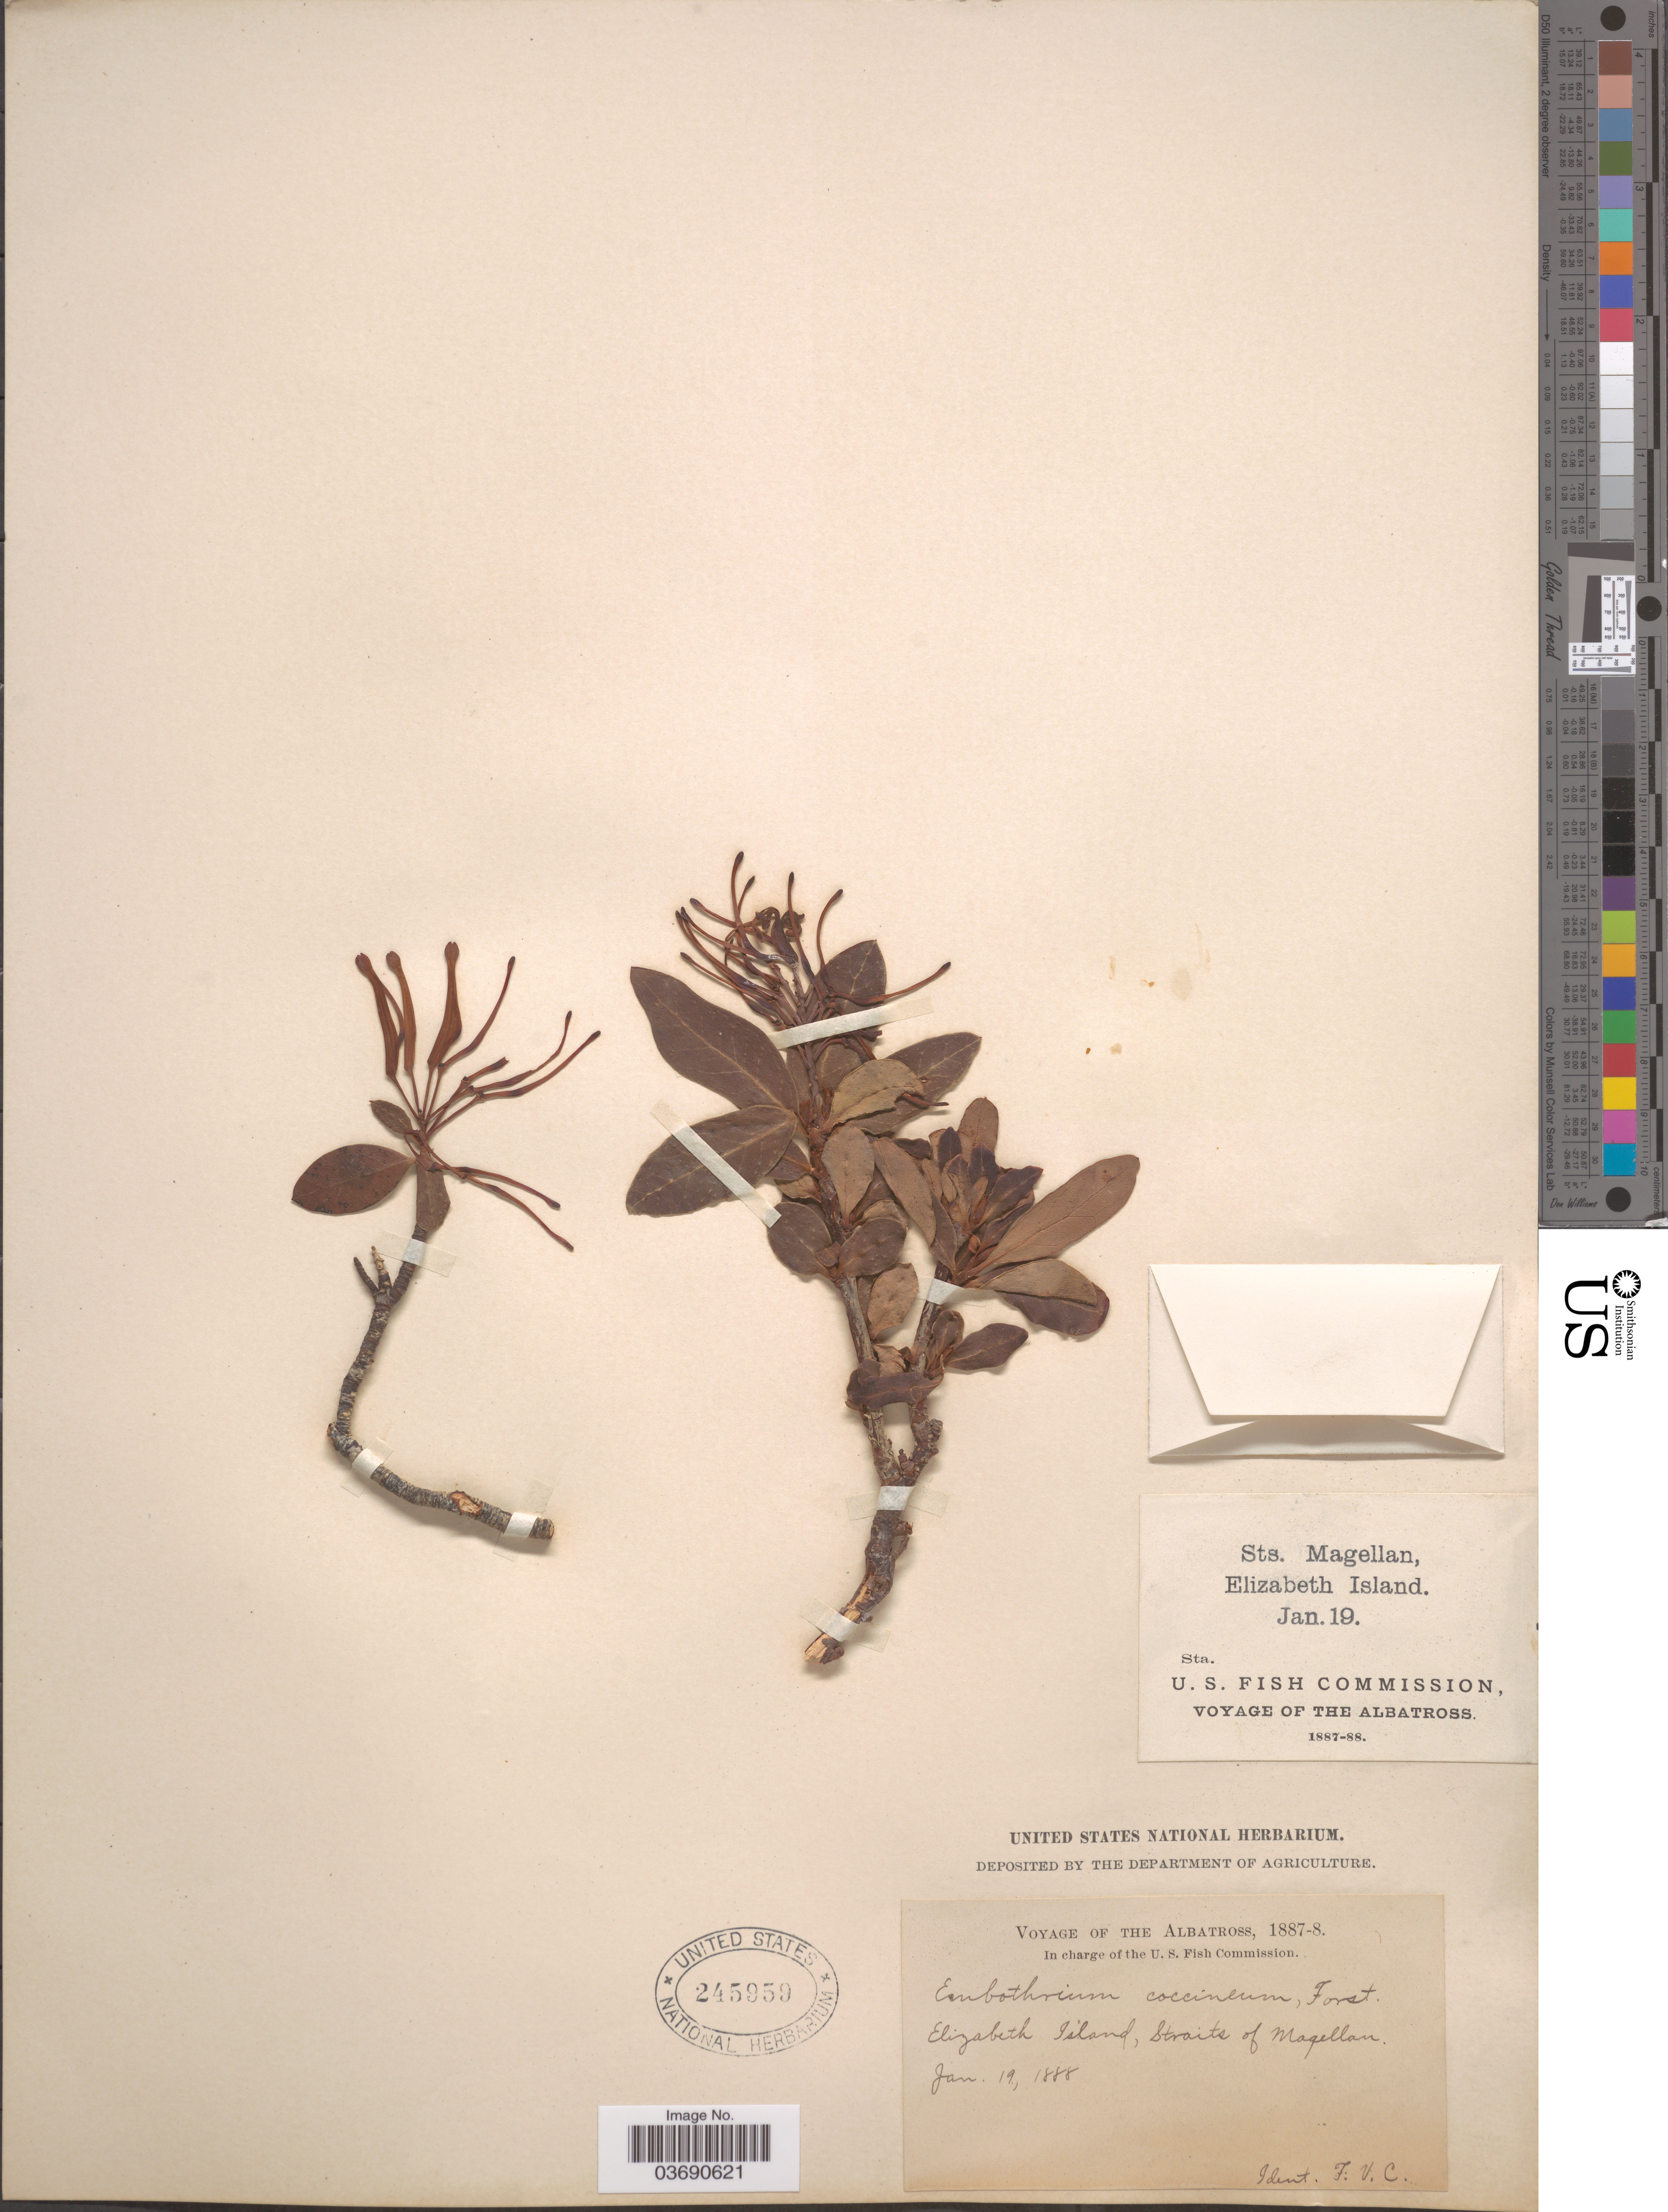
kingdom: Plantae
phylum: Tracheophyta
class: Magnoliopsida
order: Proteales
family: Proteaceae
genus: Embothrium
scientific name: Embothrium coccineum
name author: J.R. Forst. & G. Forst.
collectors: "The Albatross"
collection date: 1888-01-19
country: Chile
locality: Elizabeth Island, straits of Magellan.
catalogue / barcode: US 245959